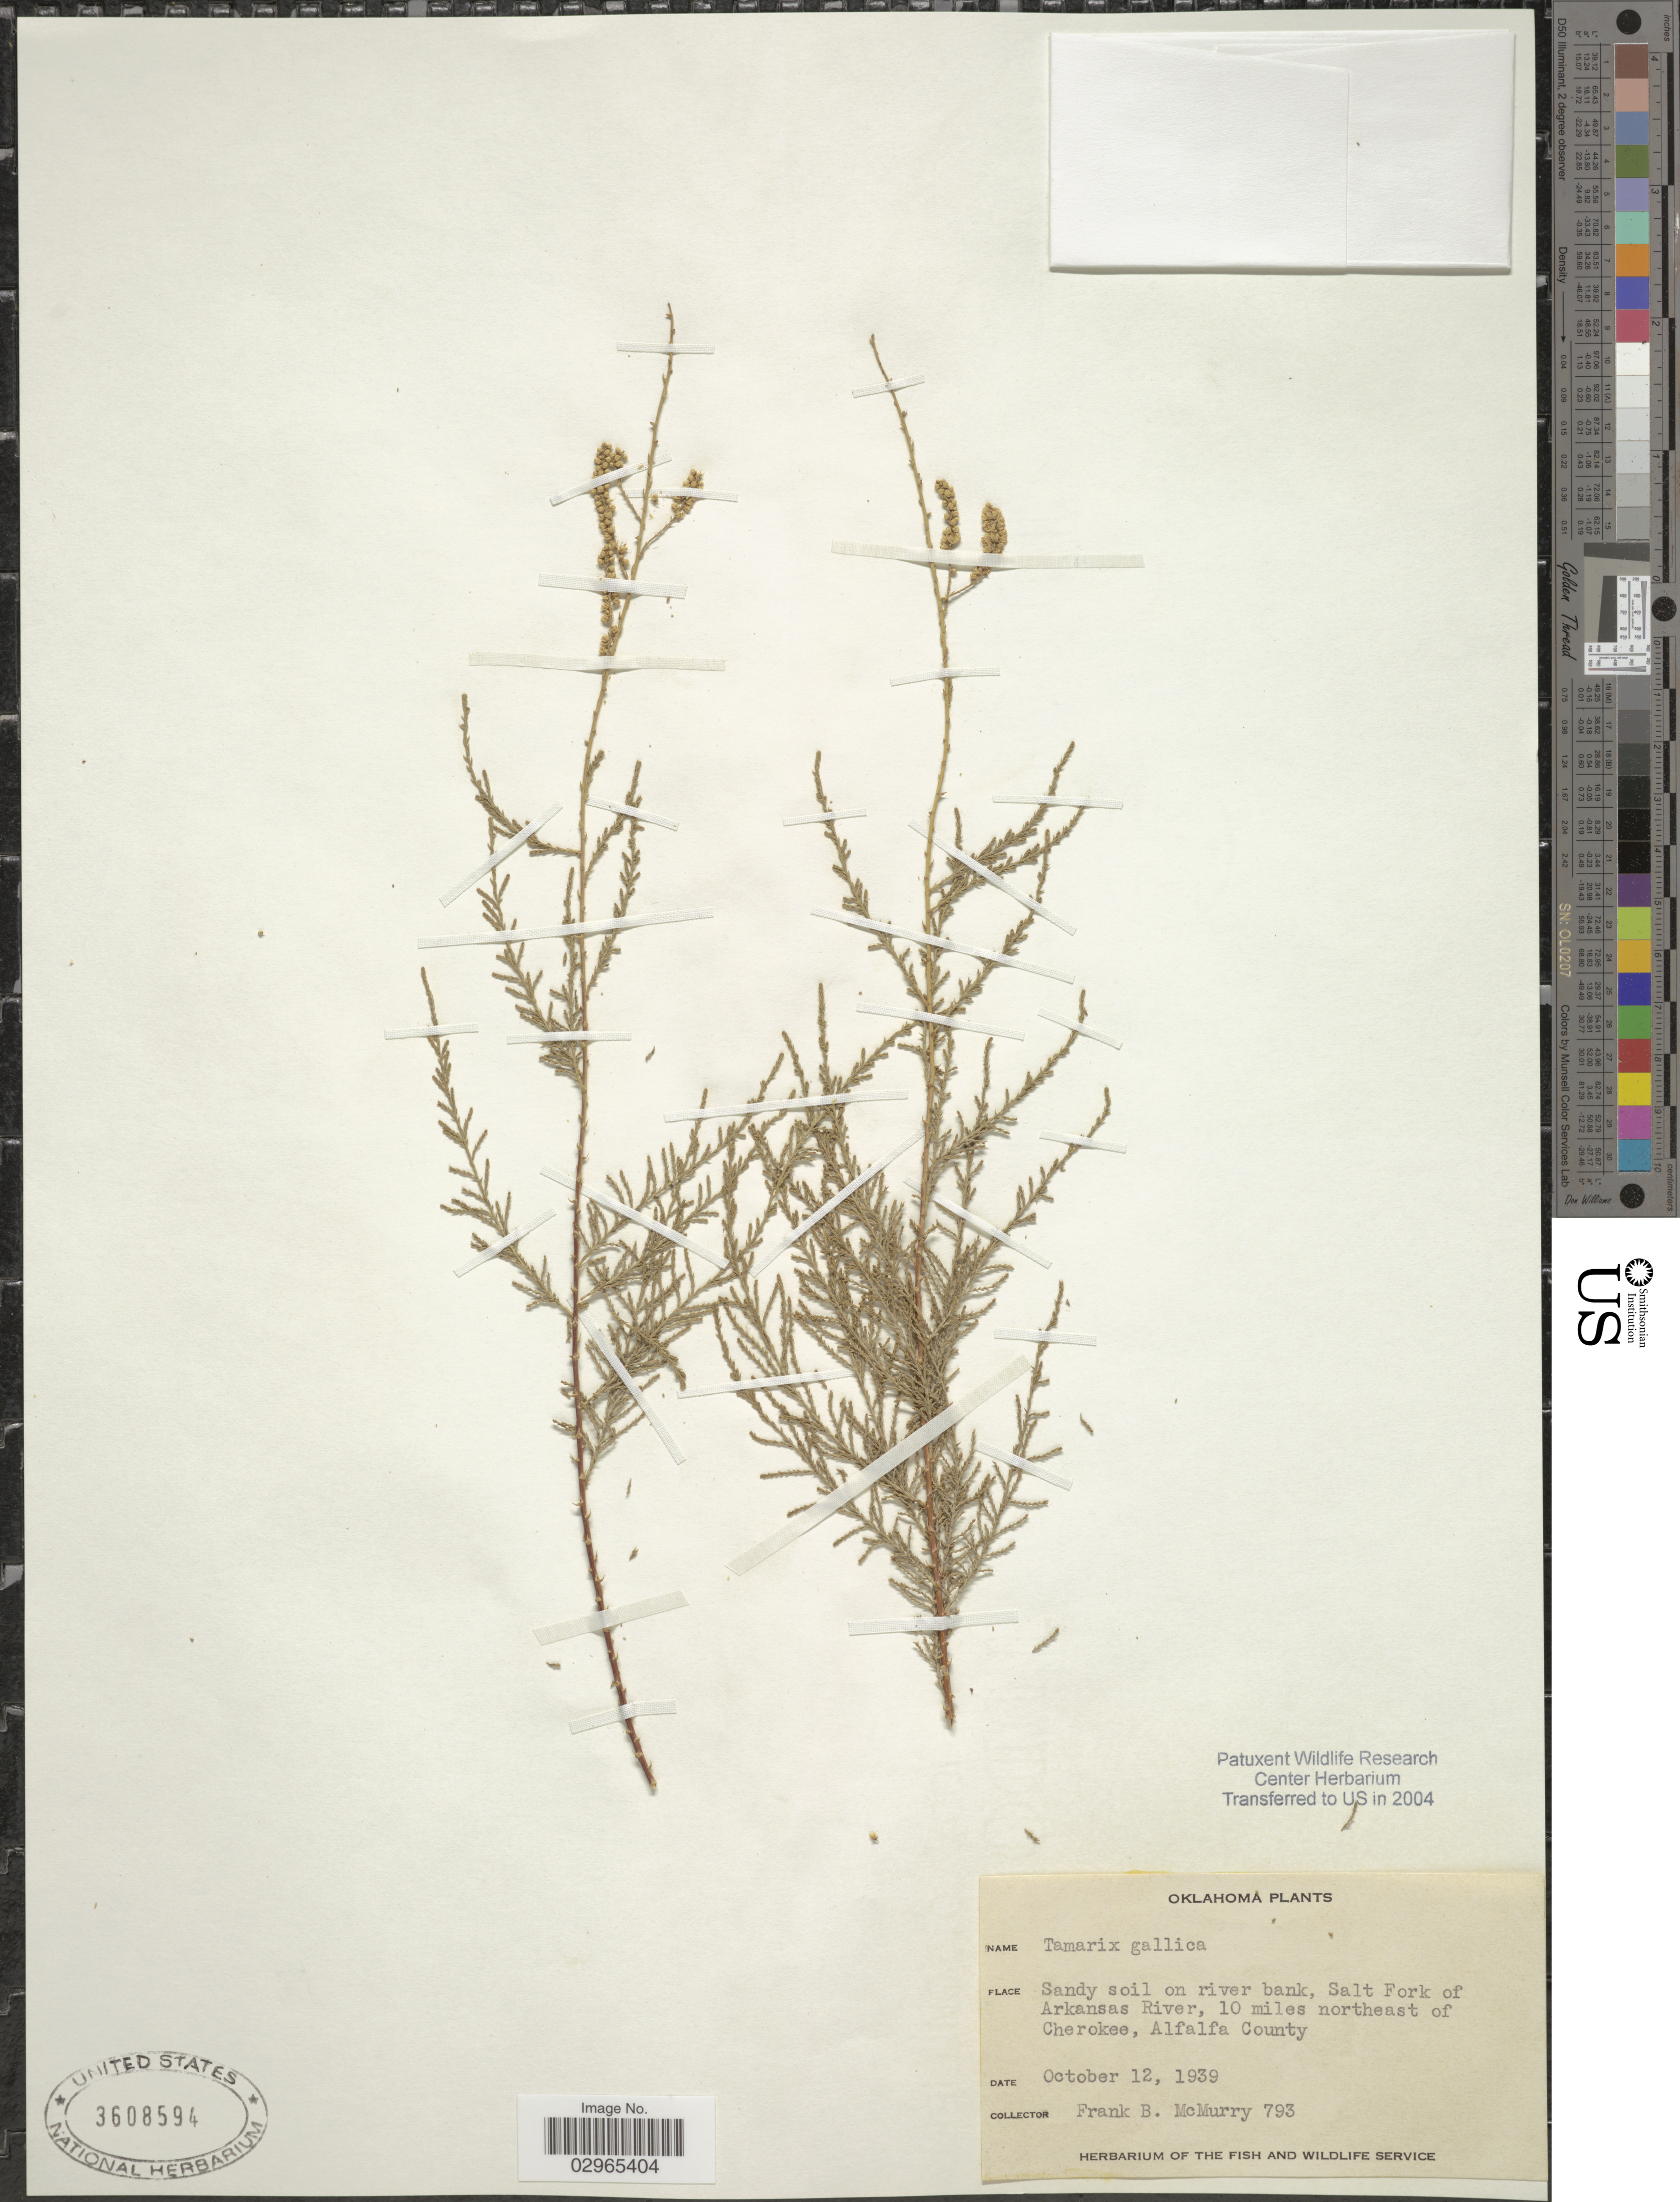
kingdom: Plantae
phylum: Tracheophyta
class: Magnoliopsida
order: Caryophyllales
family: Tamaricaceae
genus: Tamarix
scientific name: Tamarix gallica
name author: L.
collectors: F. B. McMurry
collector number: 793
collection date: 1939-10-12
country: United States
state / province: Oklahoma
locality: Salt Fork of Arkansas River, 10 miles northeast of Cherokee, Alfalfa County.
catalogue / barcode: US 3608594